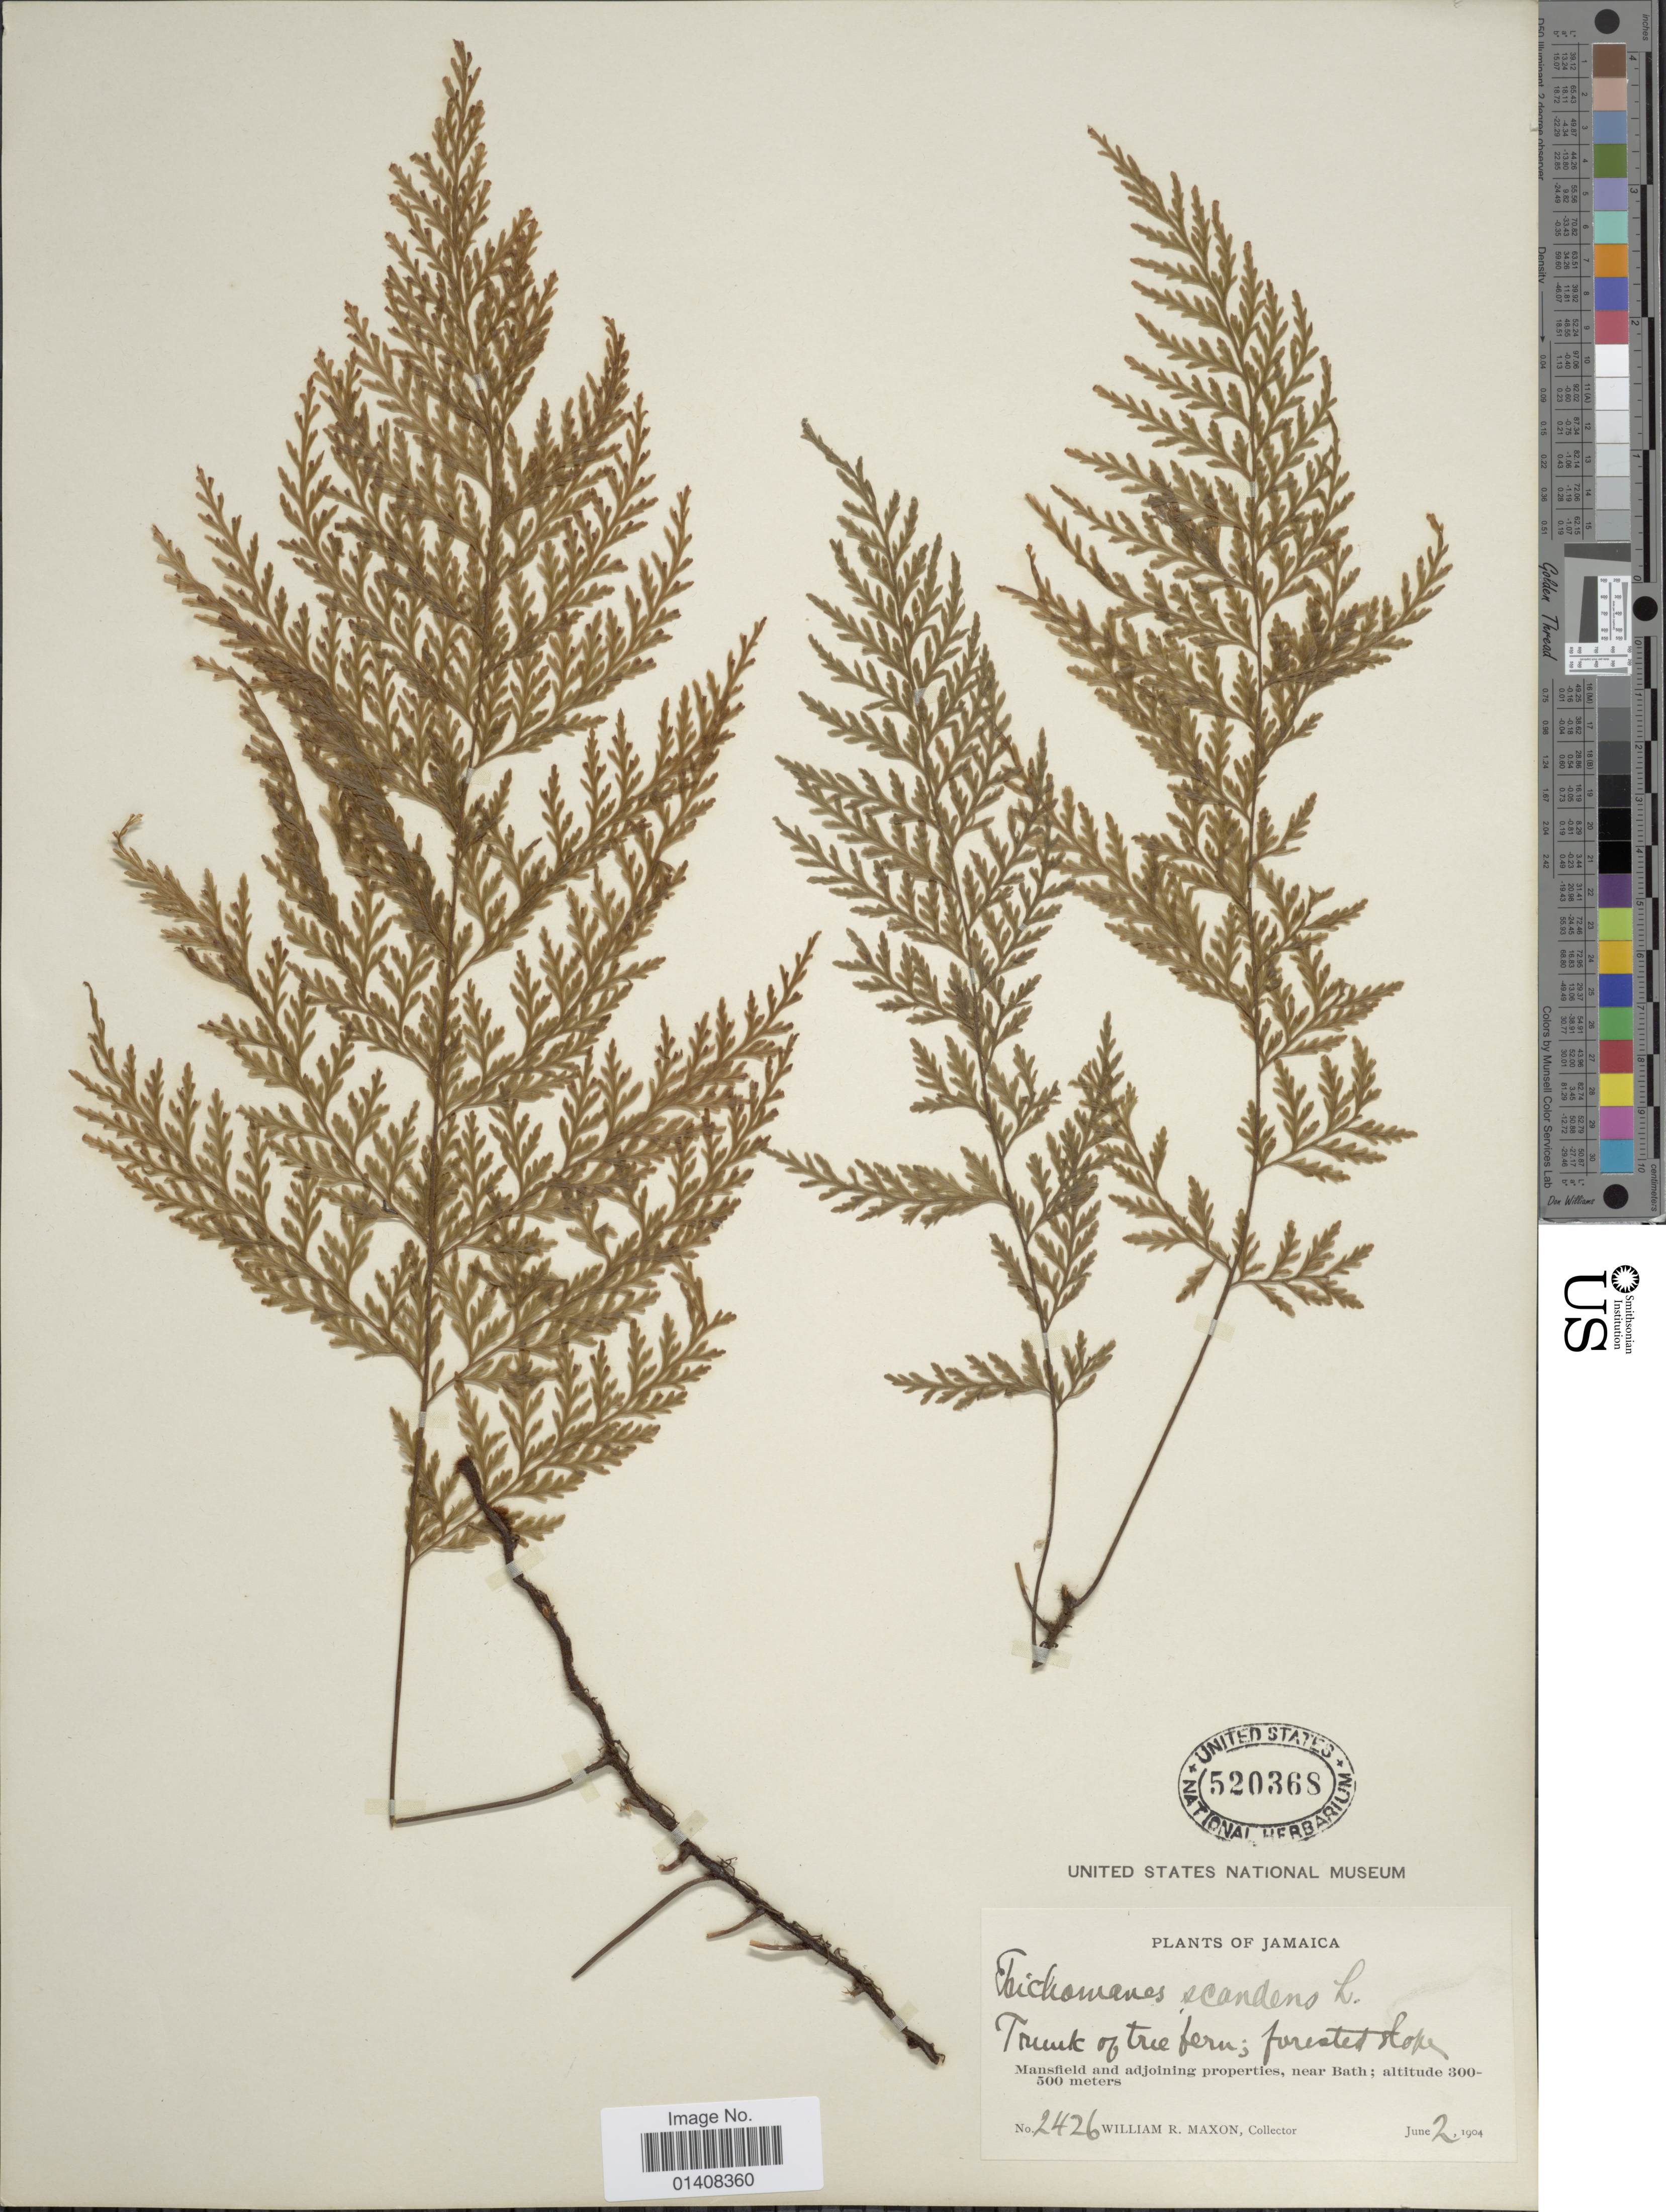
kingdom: Plantae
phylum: Tracheophyta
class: Polypodiopsida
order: Hymenophyllales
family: Hymenophyllaceae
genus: Trichomanes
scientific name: Trichomanes scandens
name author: L.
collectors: W. R. Maxon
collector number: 2426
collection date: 1904-06-02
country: Jamaica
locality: Mansfield and adjoining properties, near Bath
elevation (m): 300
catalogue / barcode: US 520368